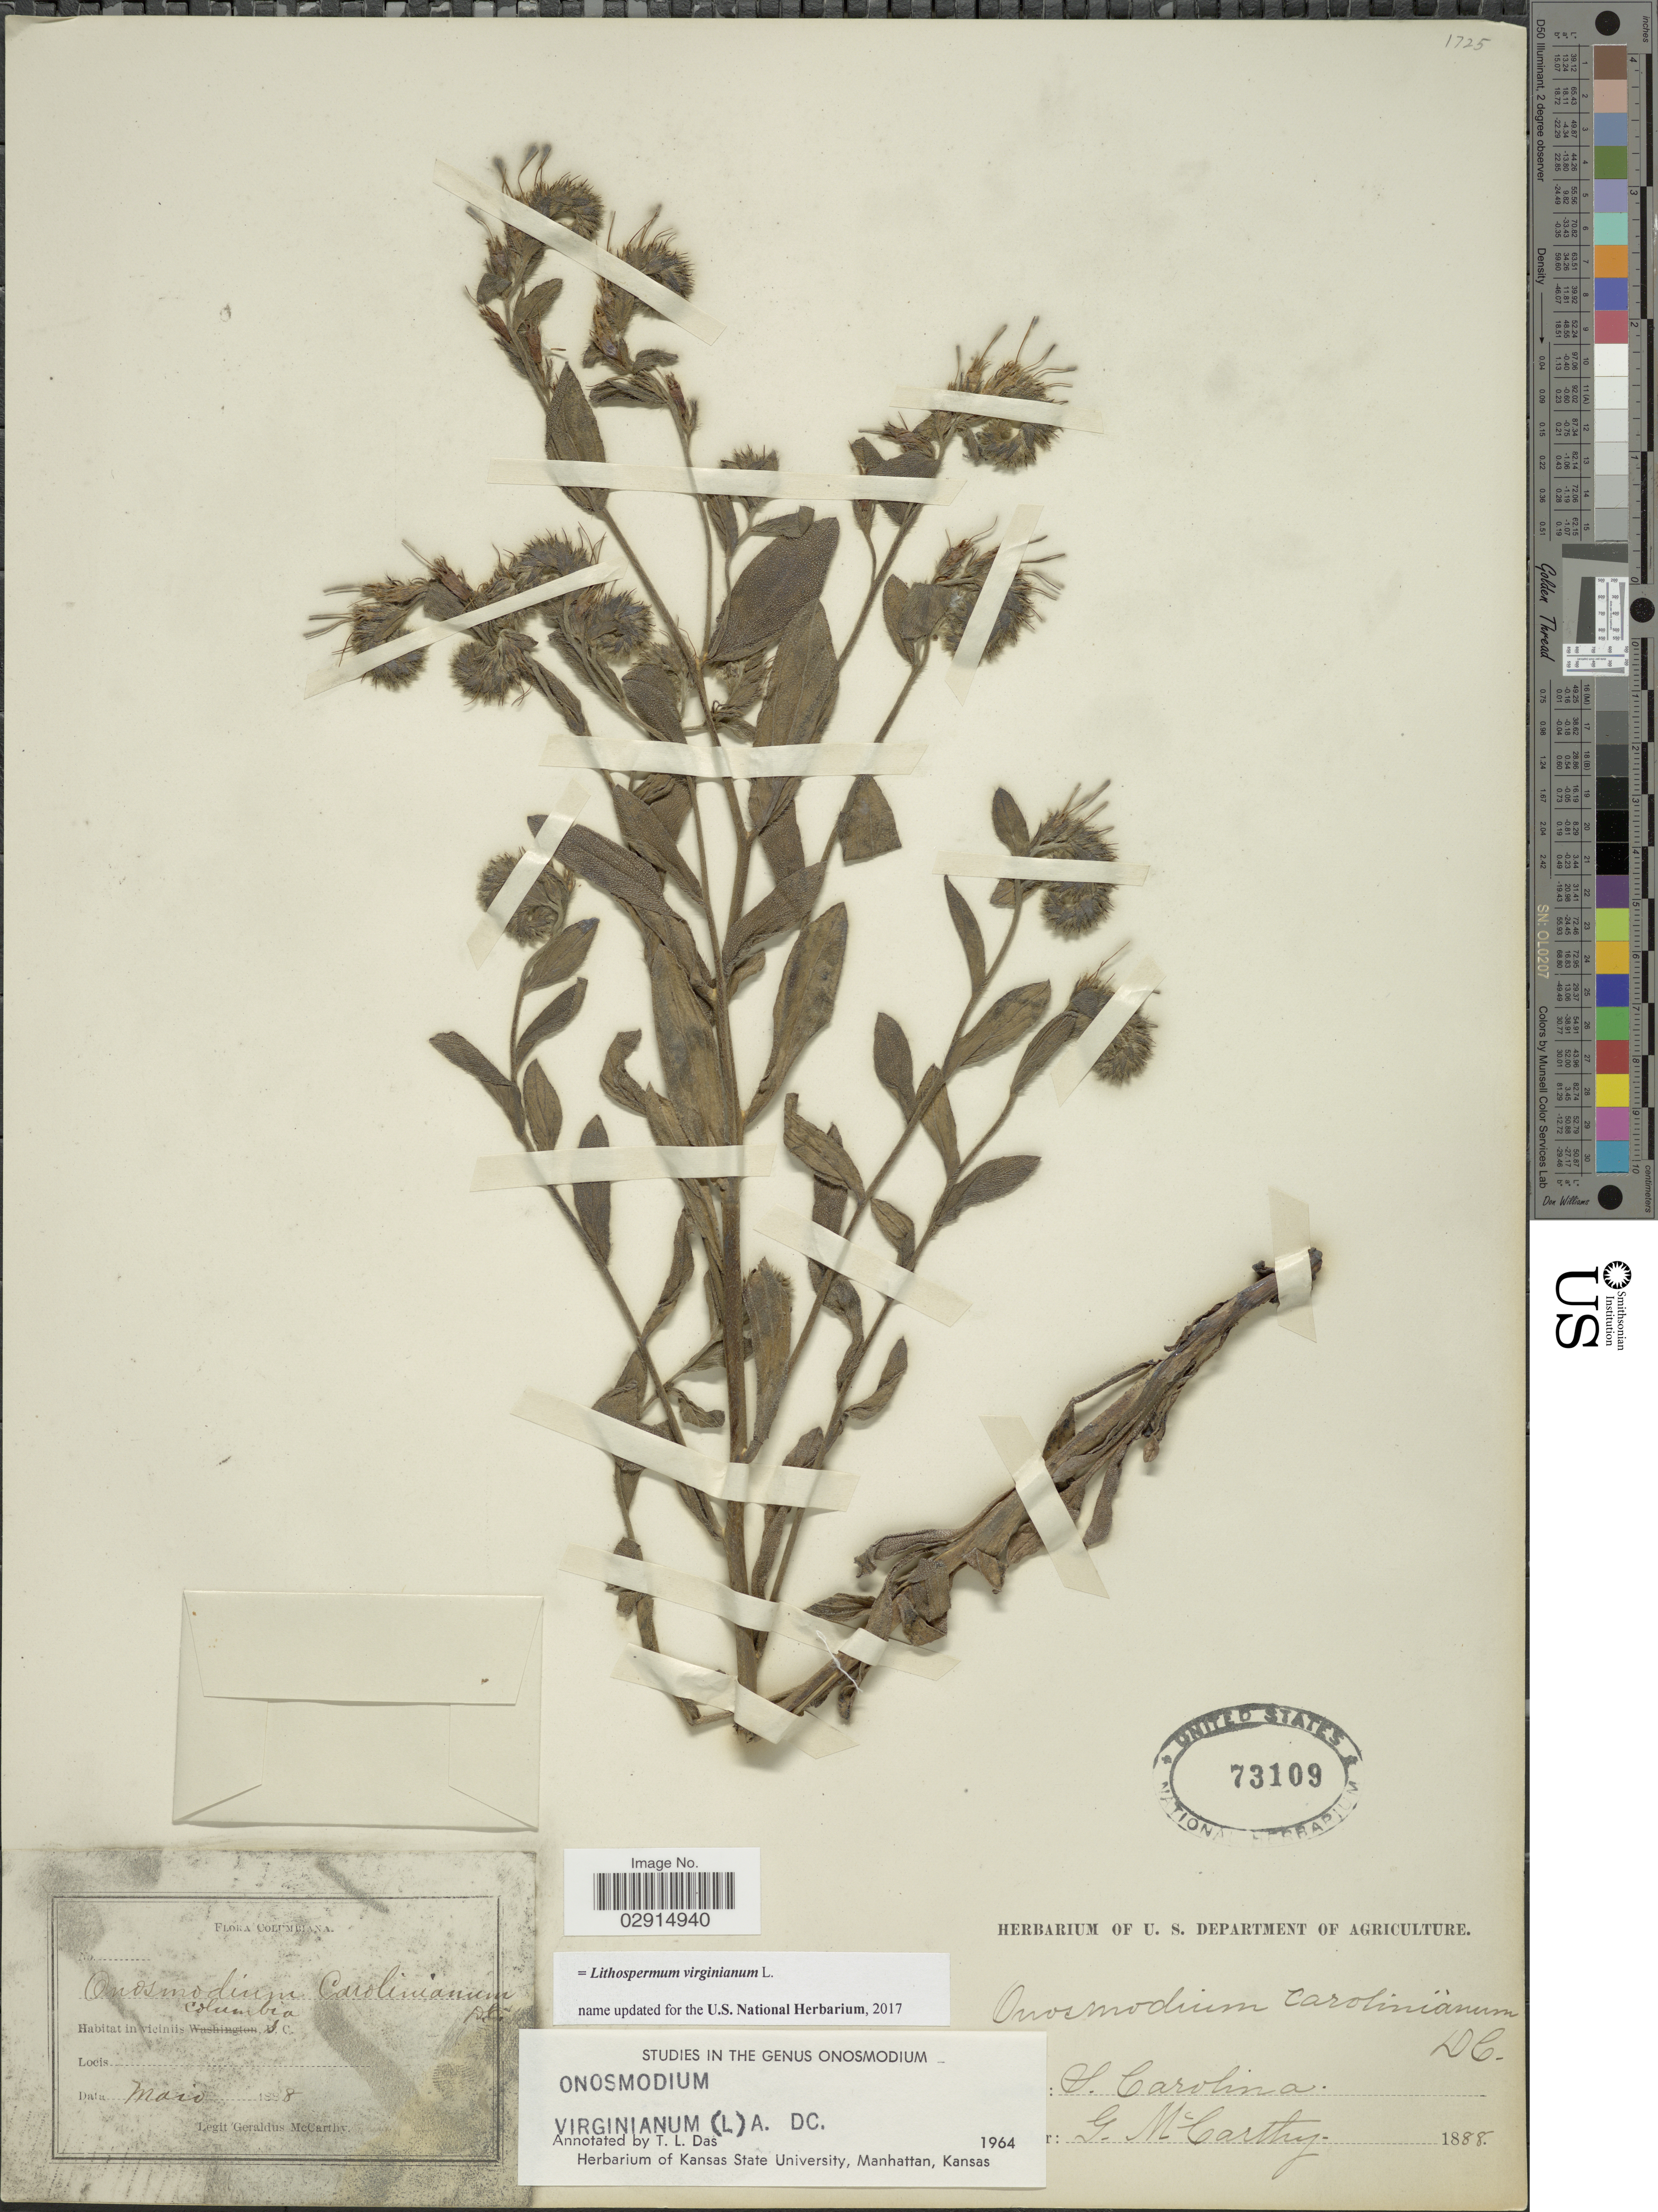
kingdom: Plantae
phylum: Tracheophyta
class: Magnoliopsida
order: Boraginales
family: Boraginaceae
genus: Lithospermum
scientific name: Lithospermum virginianum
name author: L.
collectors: M. McCarthy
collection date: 1888-05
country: United States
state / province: South Carolina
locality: Viciniis Columbia S.C. S. Carolina. Columbia.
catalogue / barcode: US 73109